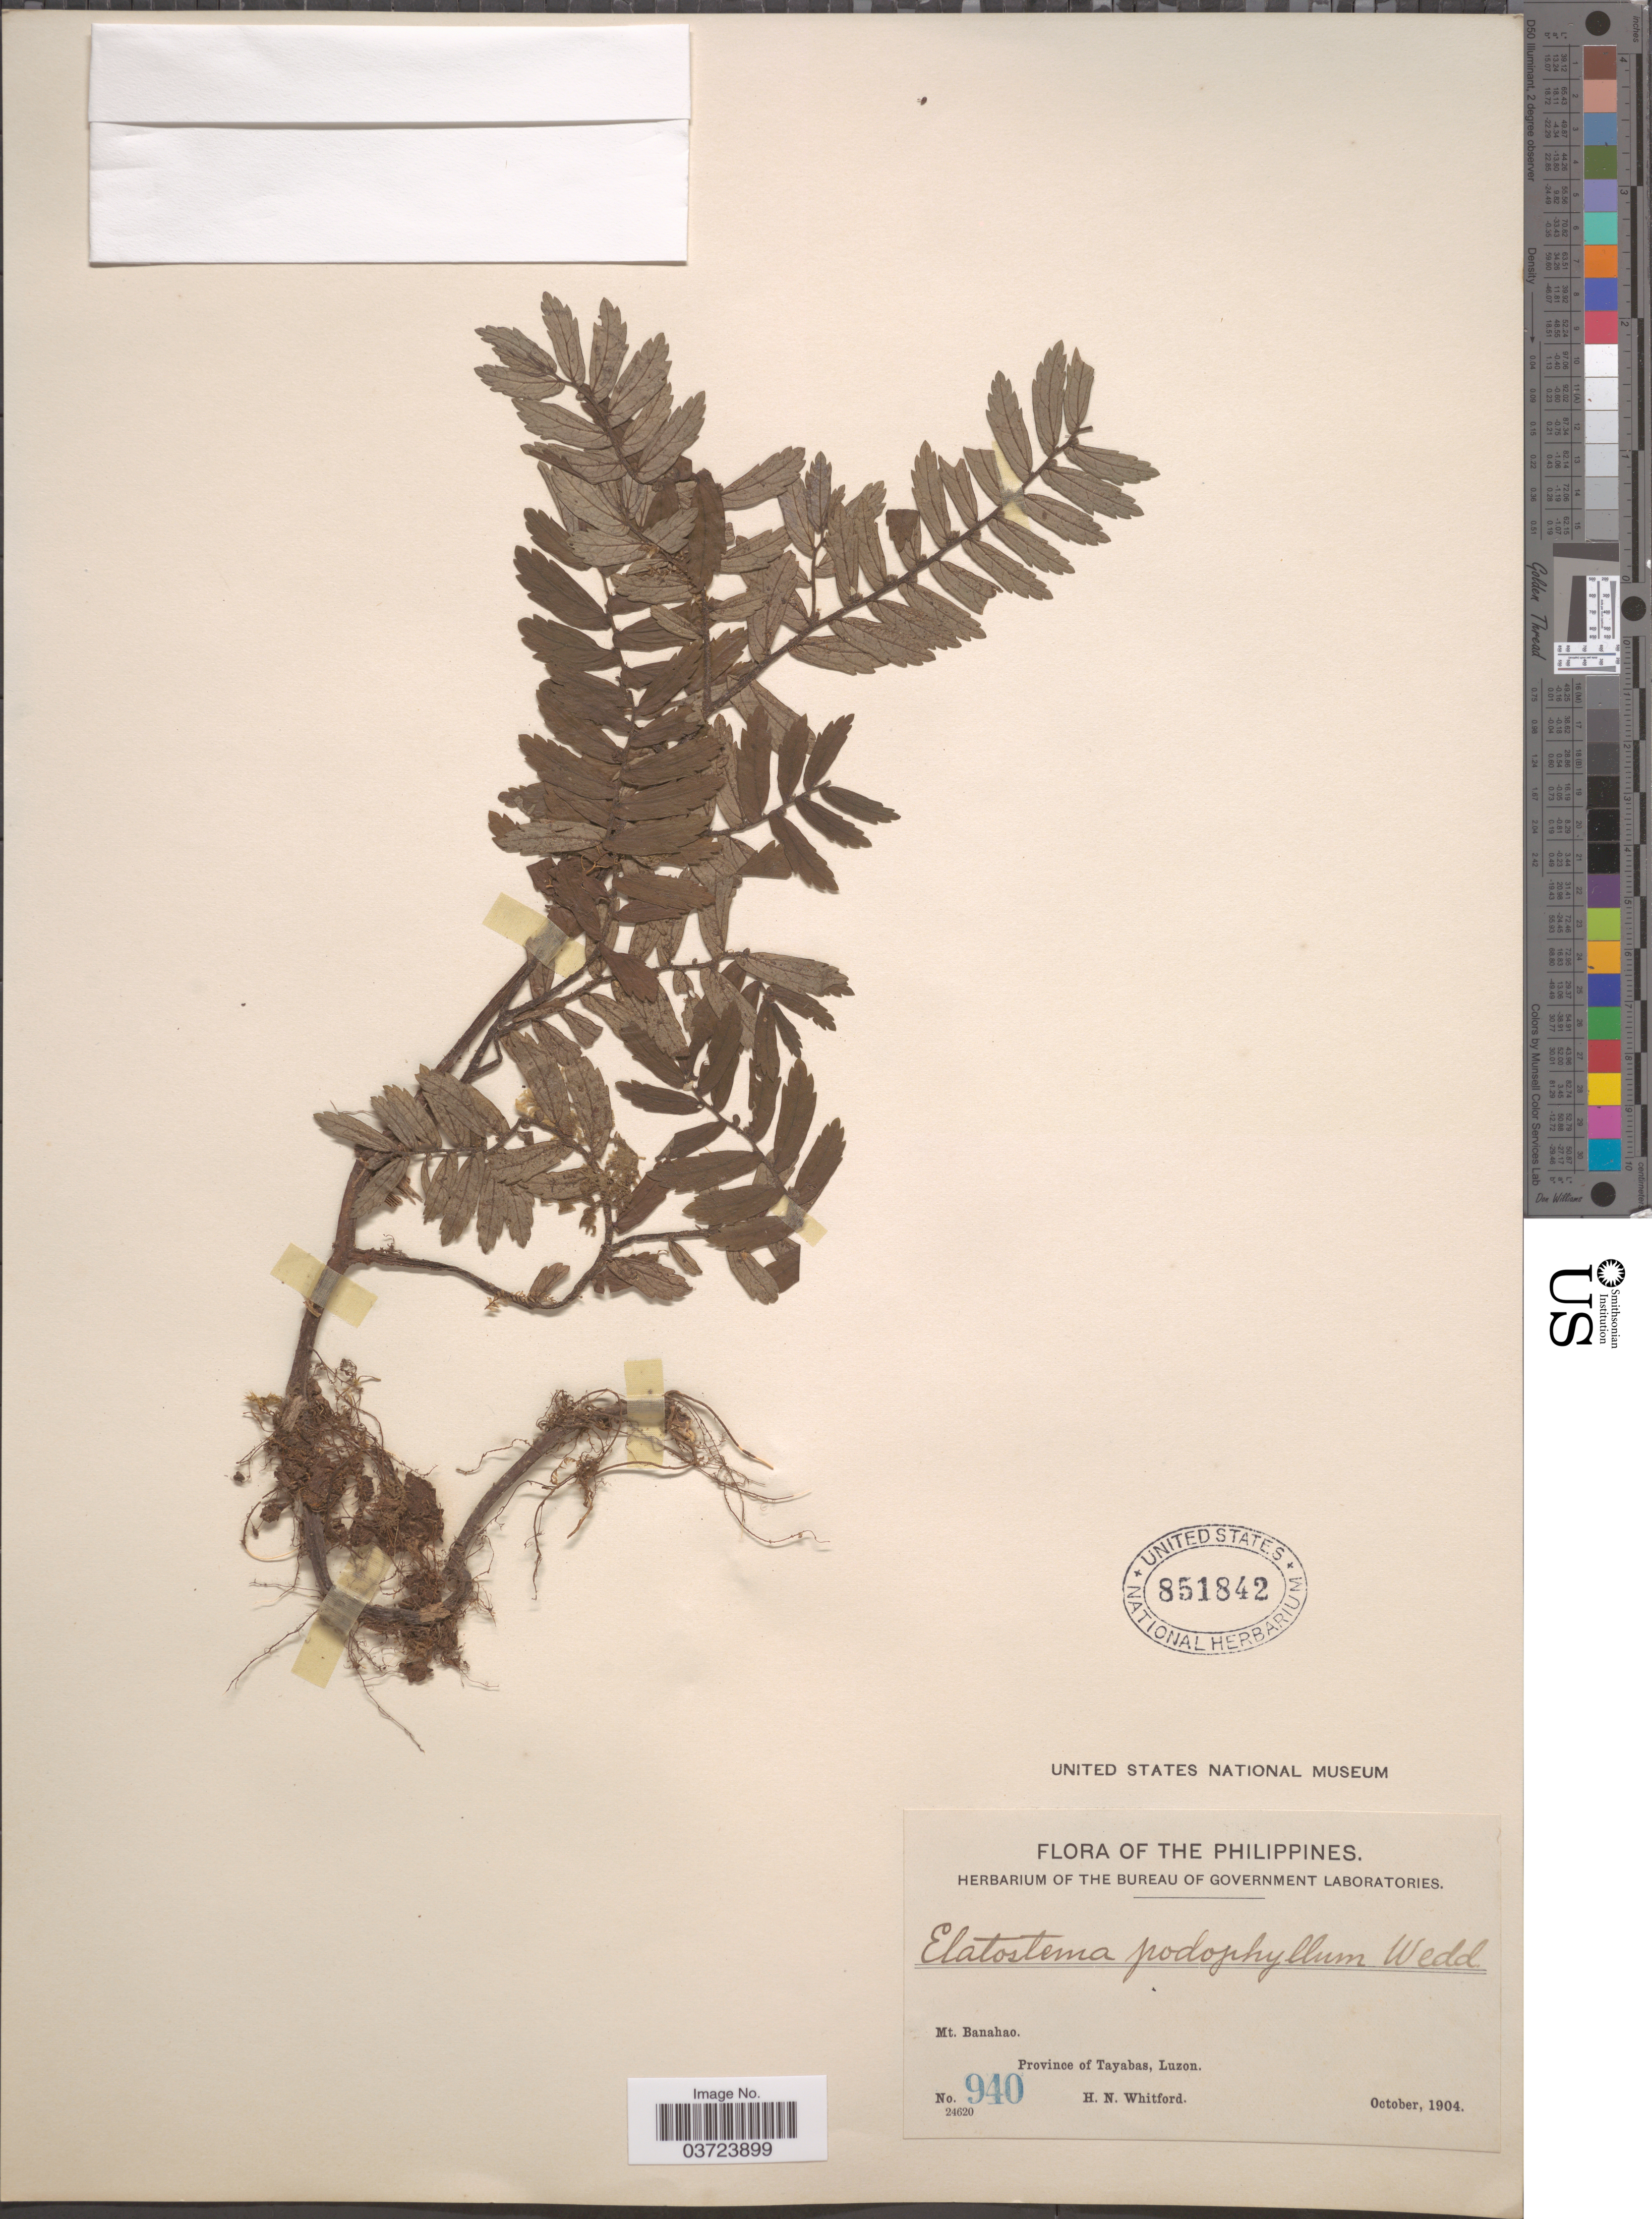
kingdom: Plantae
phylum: Tracheophyta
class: Magnoliopsida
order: Rosales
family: Urticaceae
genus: Elatostema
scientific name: Elatostema podophyllum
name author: Wedd.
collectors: H. N. Whitford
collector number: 940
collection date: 1904-10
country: Philippines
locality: Mt. Banahao. Province of Tayabas, Luzon.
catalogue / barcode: US 851842